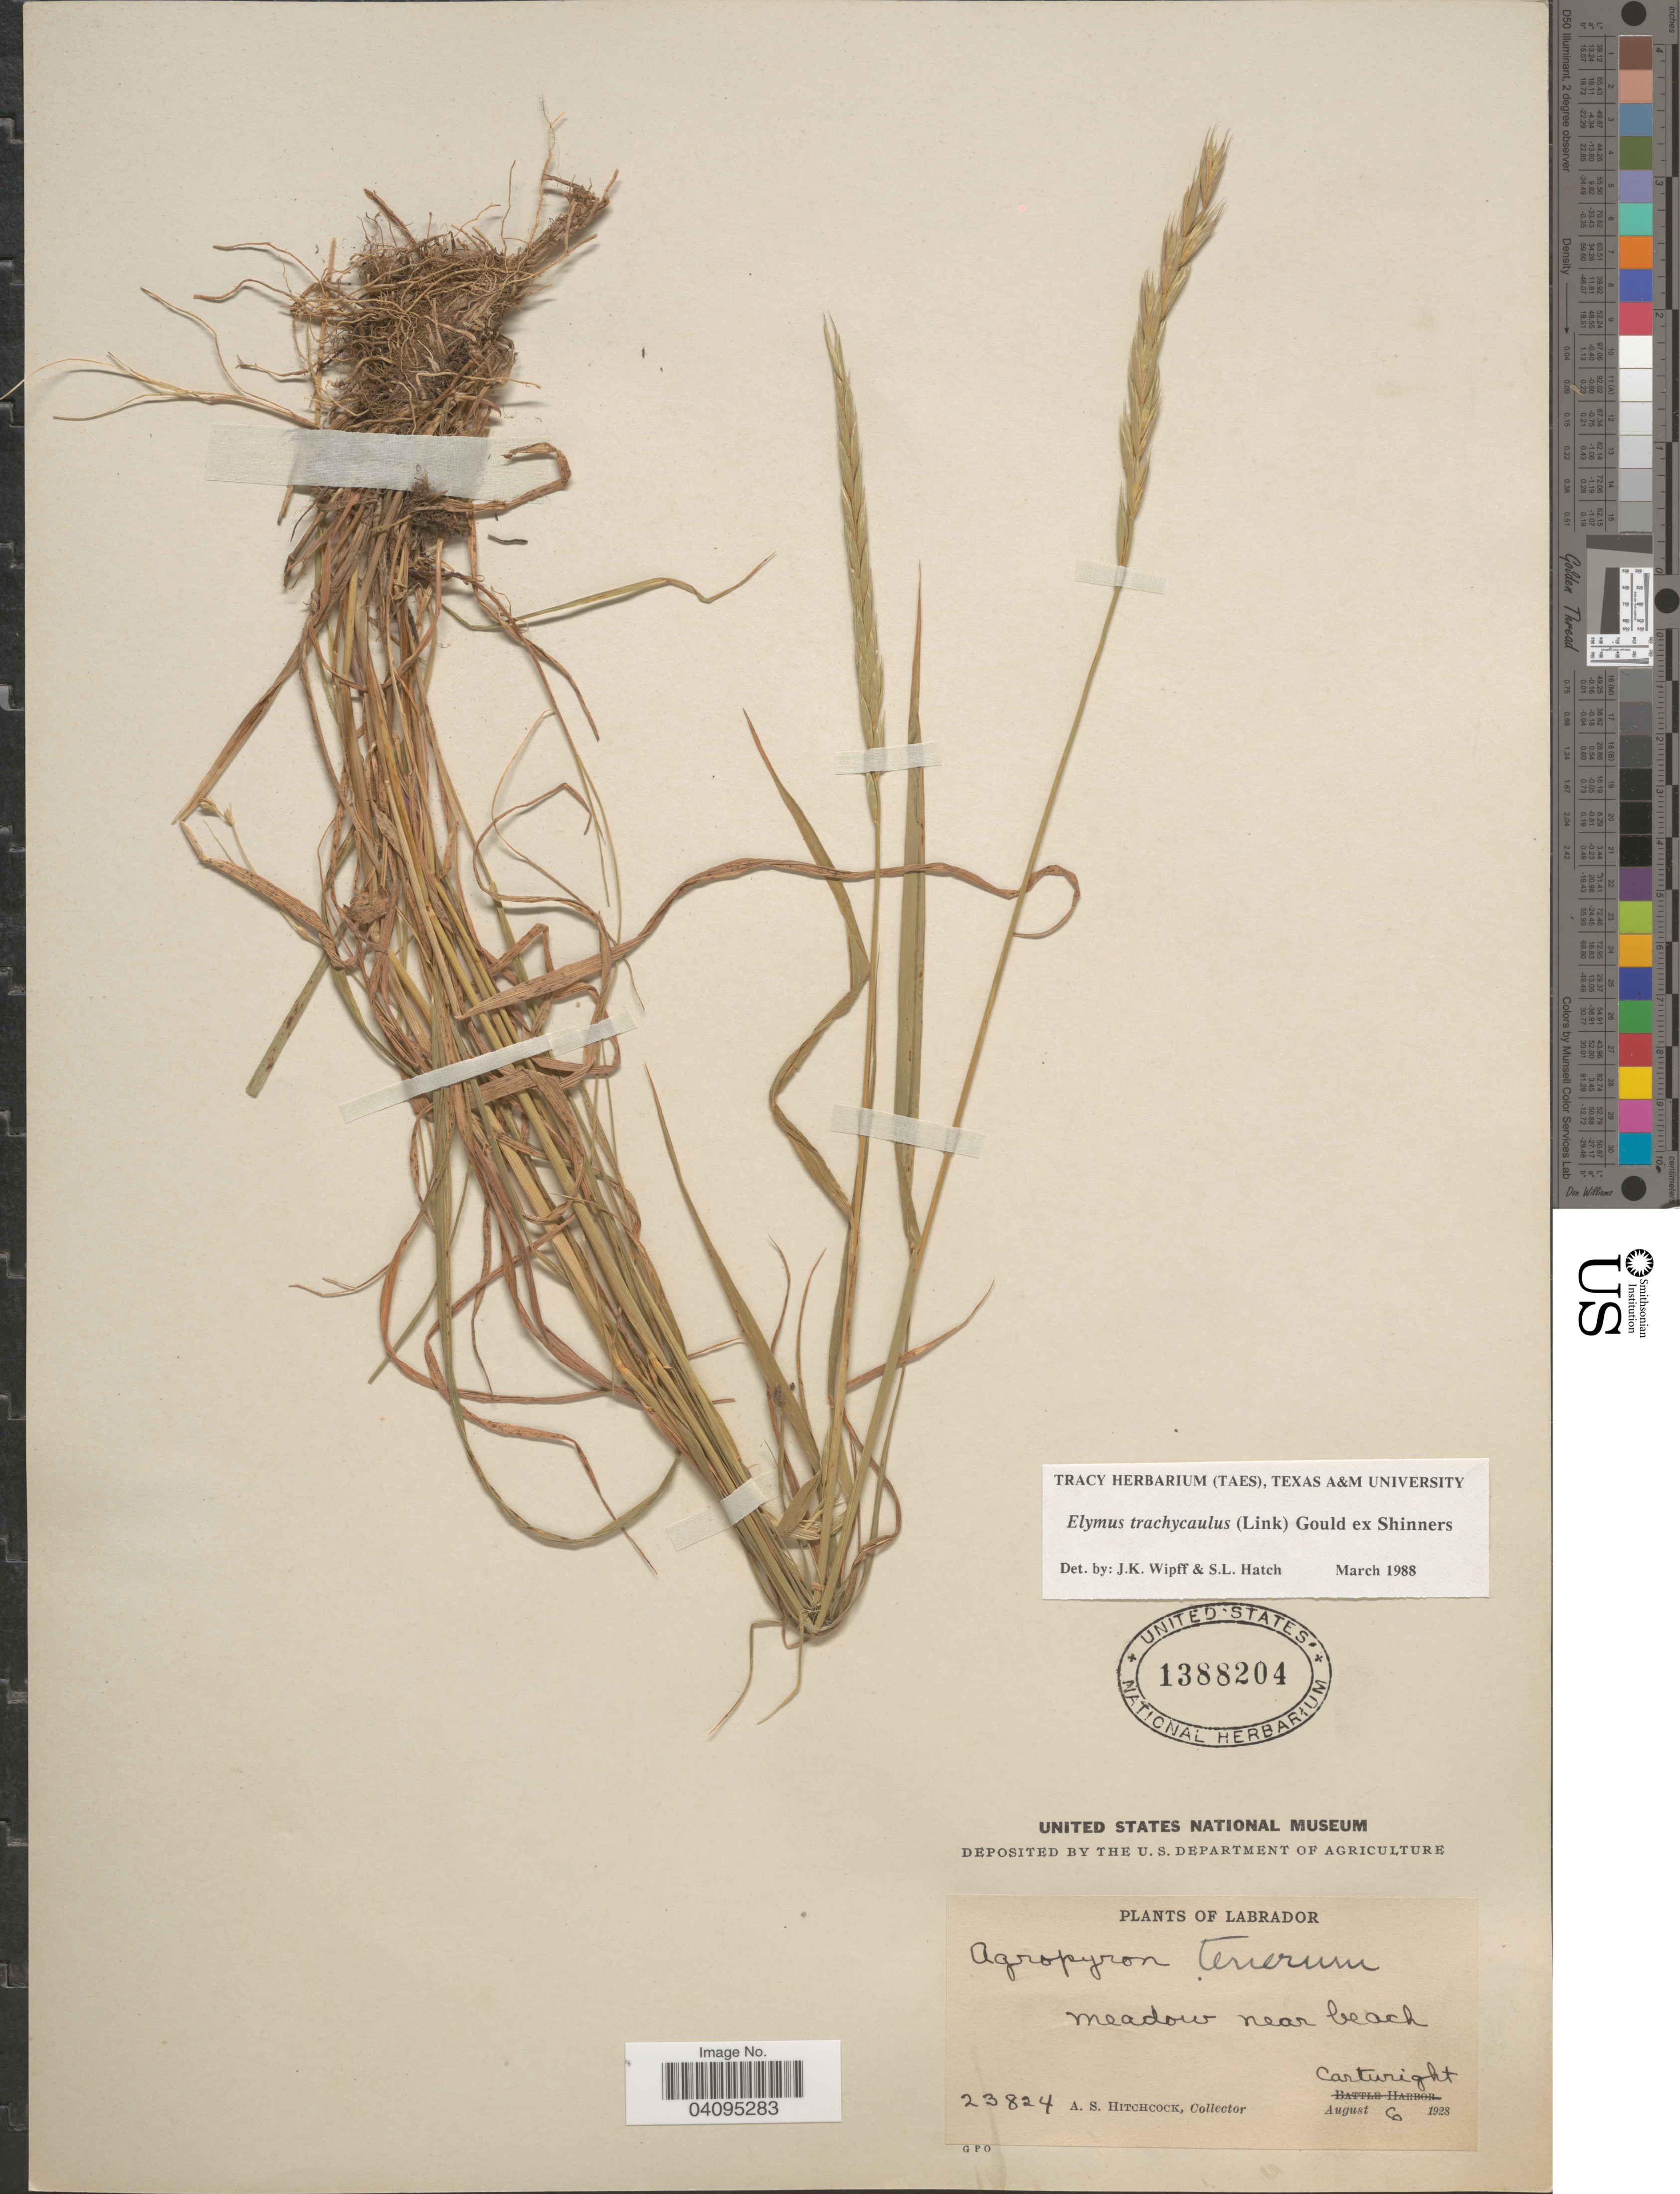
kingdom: Plantae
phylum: Tracheophyta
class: Liliopsida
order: Poales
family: Poaceae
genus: Elymus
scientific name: Elymus trachycaulus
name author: (Link) Gould ex Shinners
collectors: A. S. Hitchcock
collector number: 23824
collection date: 1928-08-06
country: Canada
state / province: Newfoundland and Labrador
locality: Labrador. Meadow near beach. Cartwright.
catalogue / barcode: US 1388204